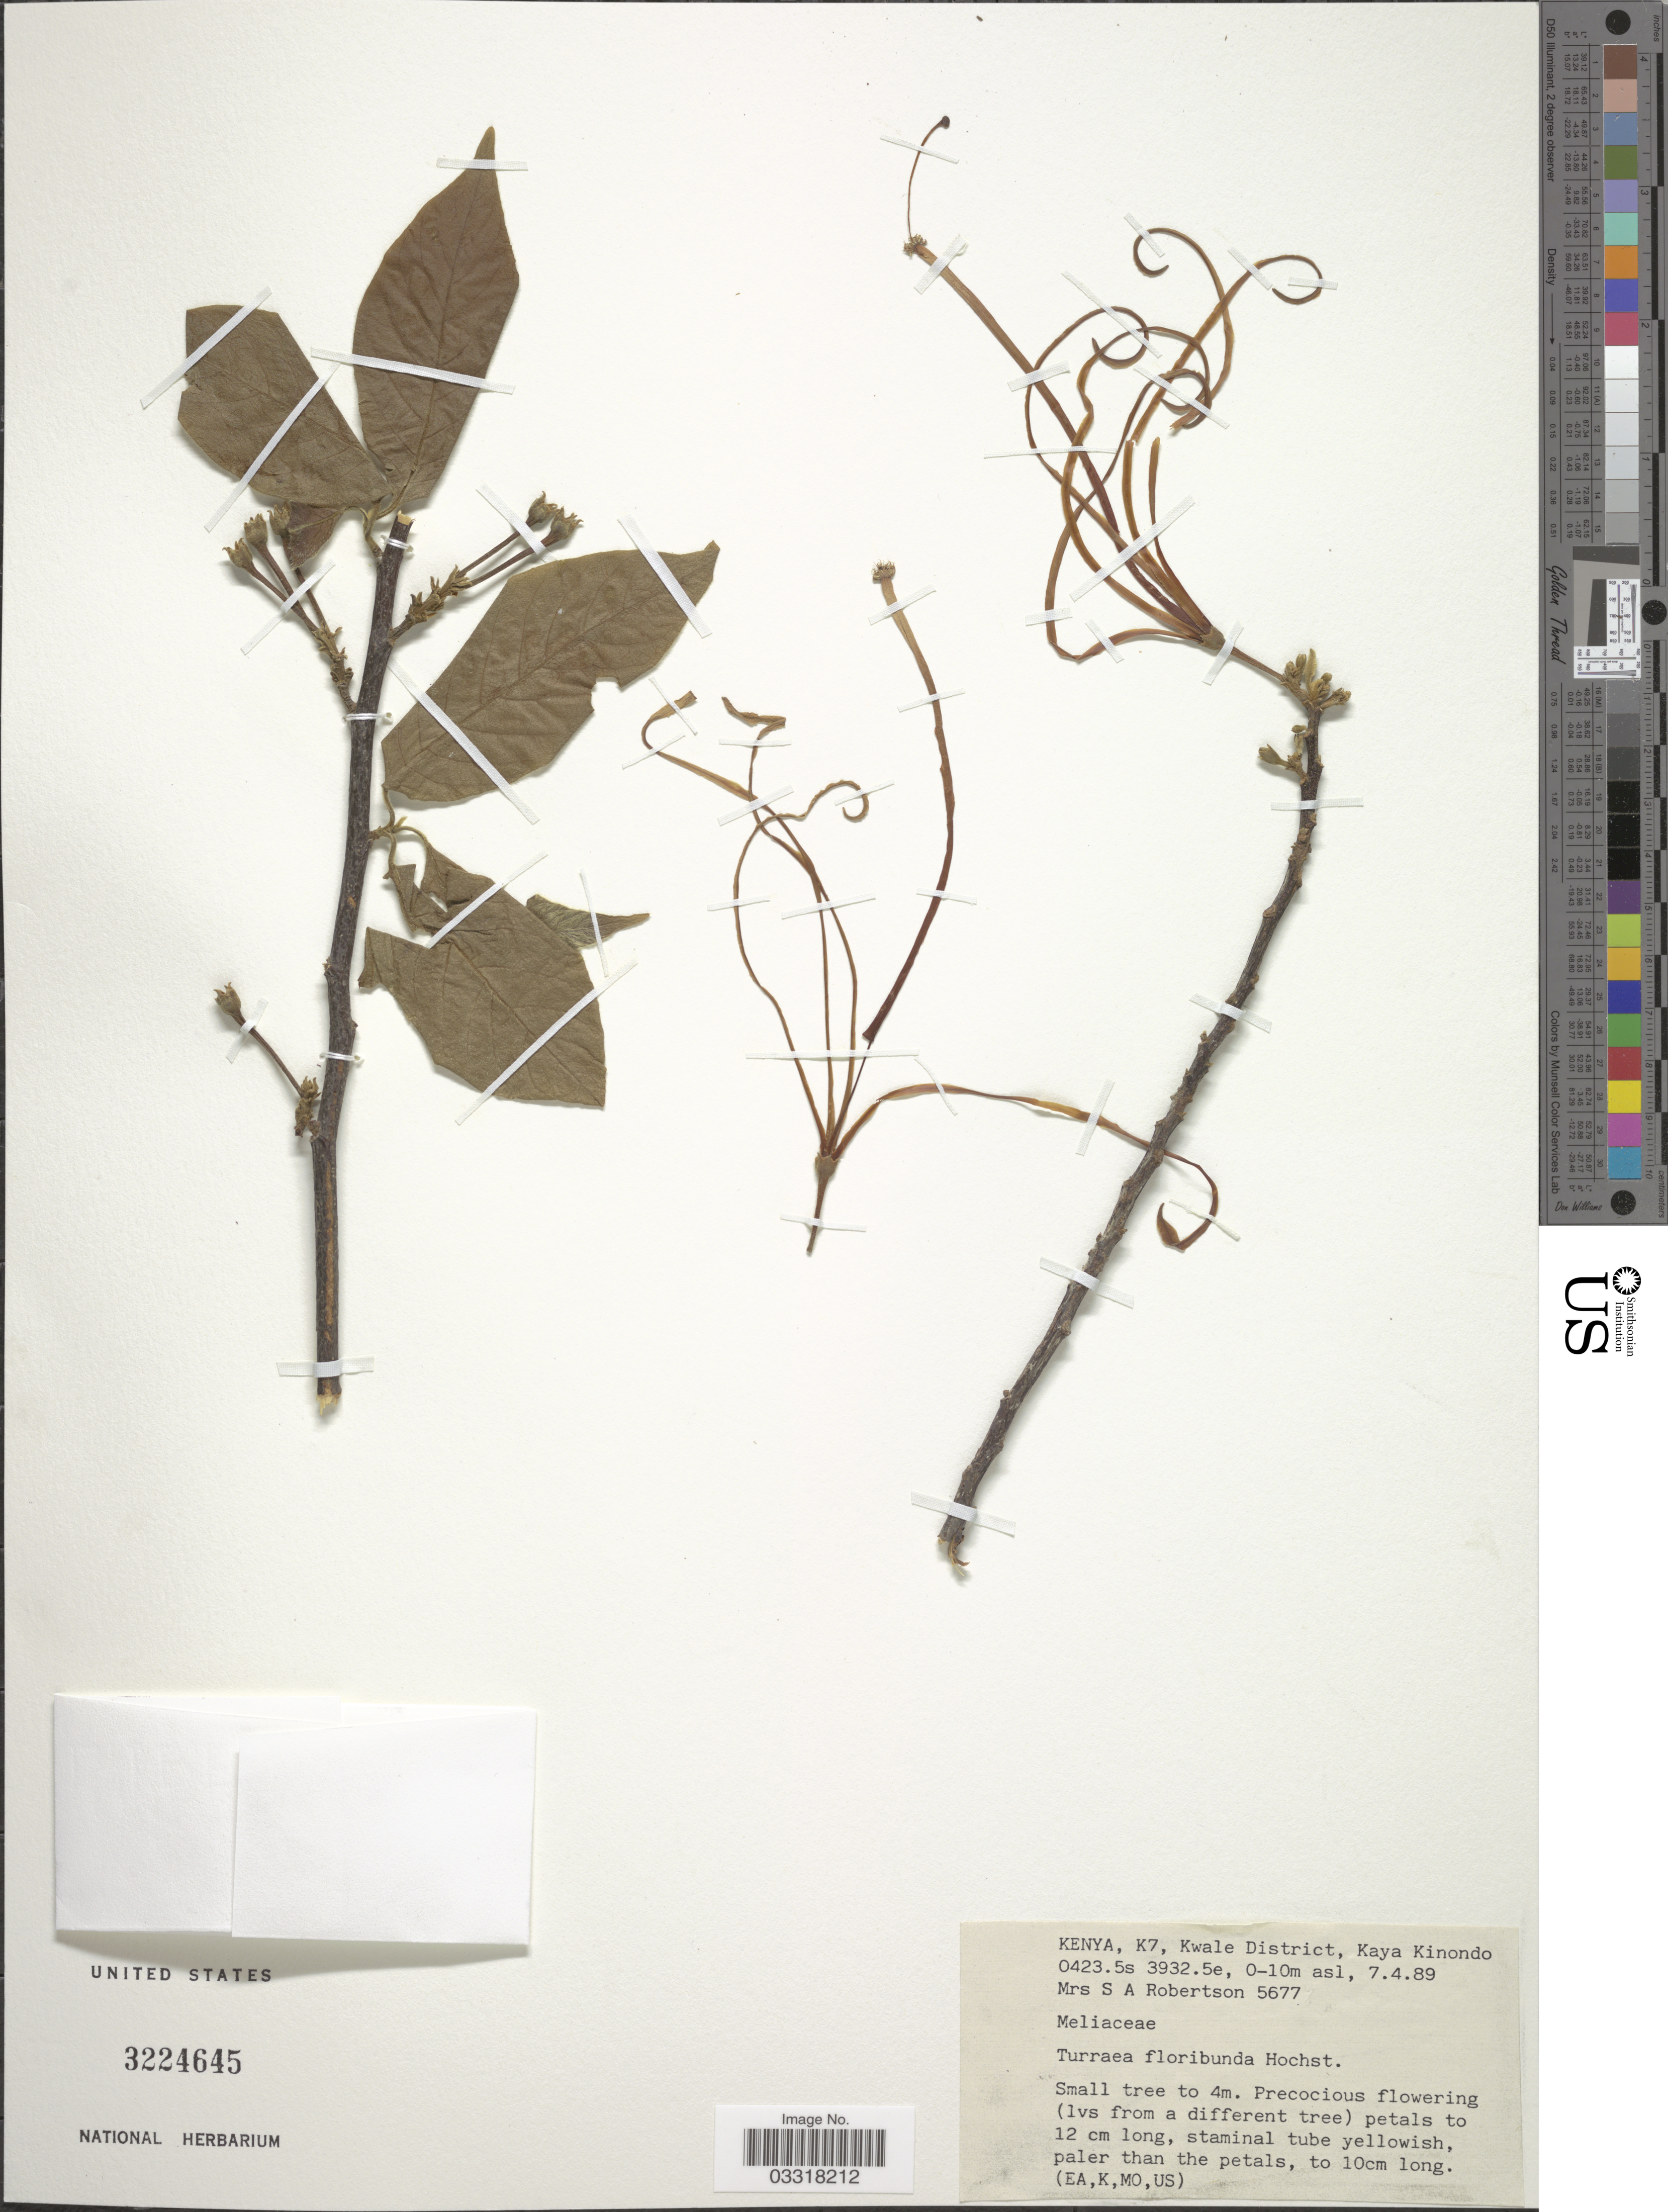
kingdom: Plantae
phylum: Tracheophyta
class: Magnoliopsida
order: Sapindales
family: Meliaceae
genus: Turraea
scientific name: Turraea floribunda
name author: Hochst.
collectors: S. Robertson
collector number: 5677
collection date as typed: Transcribed d/m/y: 7/4/89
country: Kenya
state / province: Kwale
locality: K7, Kwale District, Kaya Kinondo.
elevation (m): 0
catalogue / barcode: US 3224645